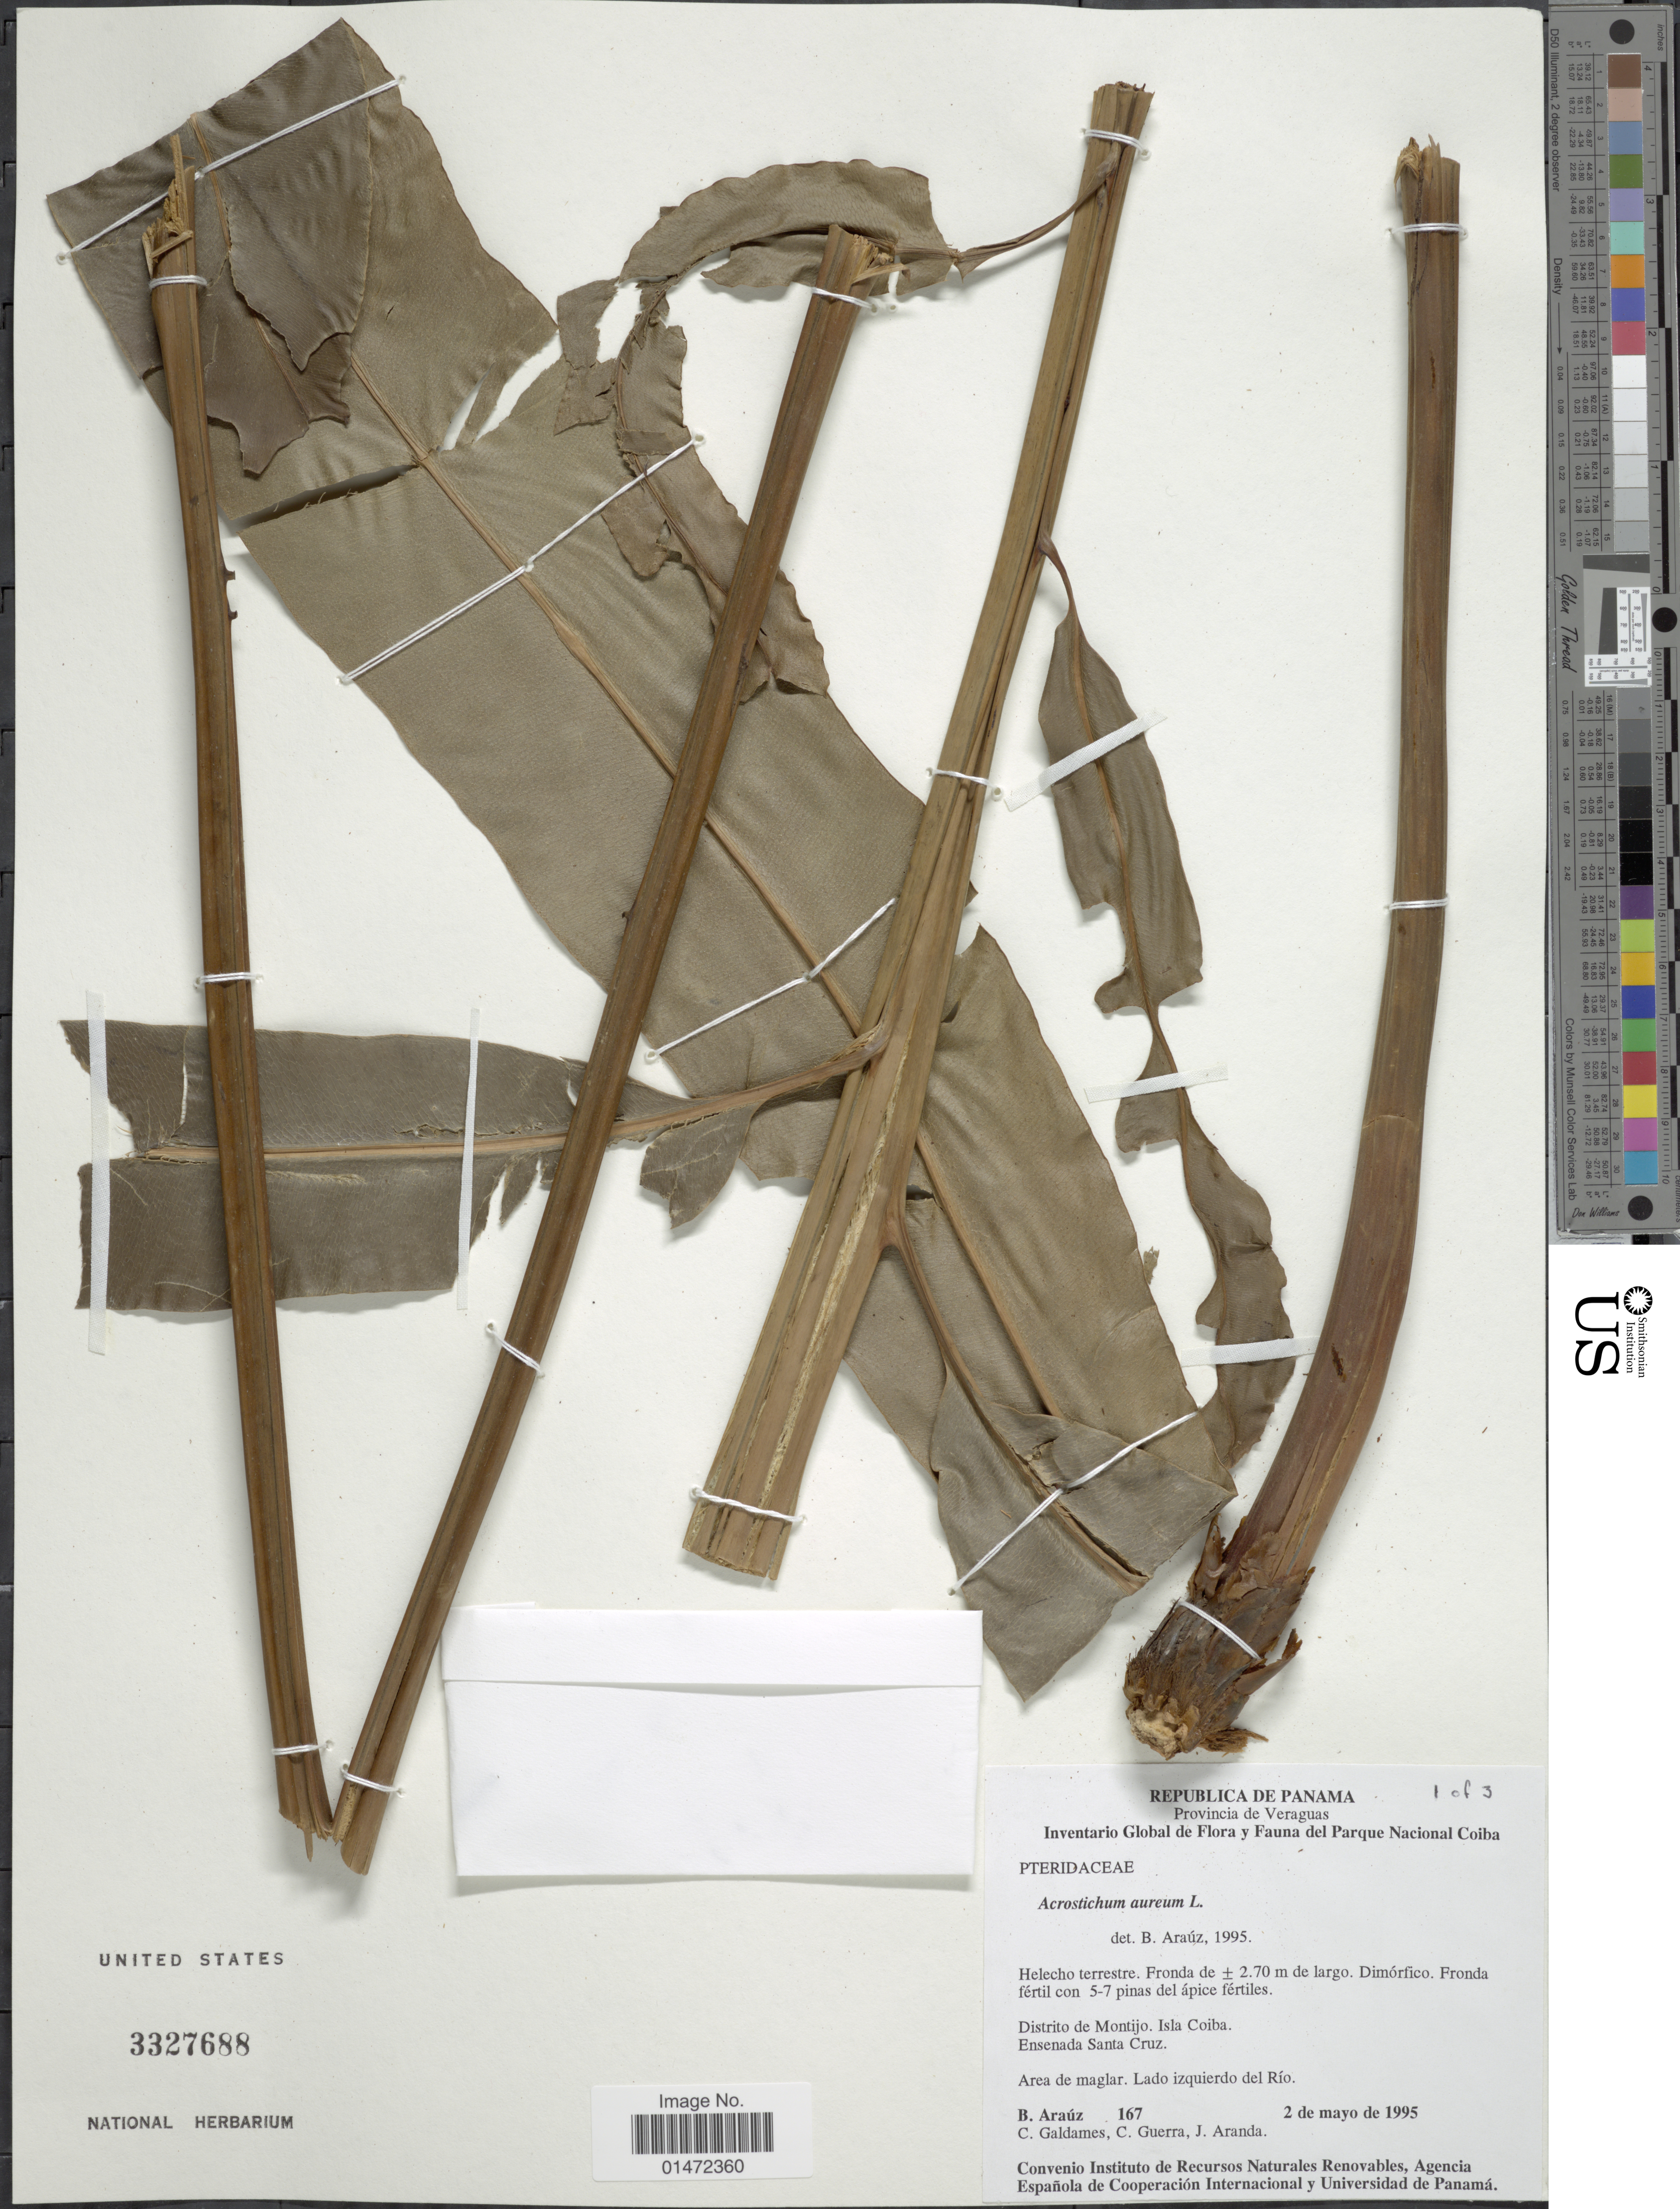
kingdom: Plantae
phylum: Tracheophyta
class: Polypodiopsida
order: Polypodiales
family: Pteridaceae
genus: Acrostichum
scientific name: Acrostichum aureum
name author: L.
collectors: B. Araúz, C. Galdames, C. Guerra & J. Aranda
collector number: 167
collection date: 1995-05-02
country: Panama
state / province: Veraguas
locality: Distrito de Montijo. Isla Coiba. Ensenada Santa Cruz. Area de maglar. Lado izquierdo del Río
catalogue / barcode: US 3327688